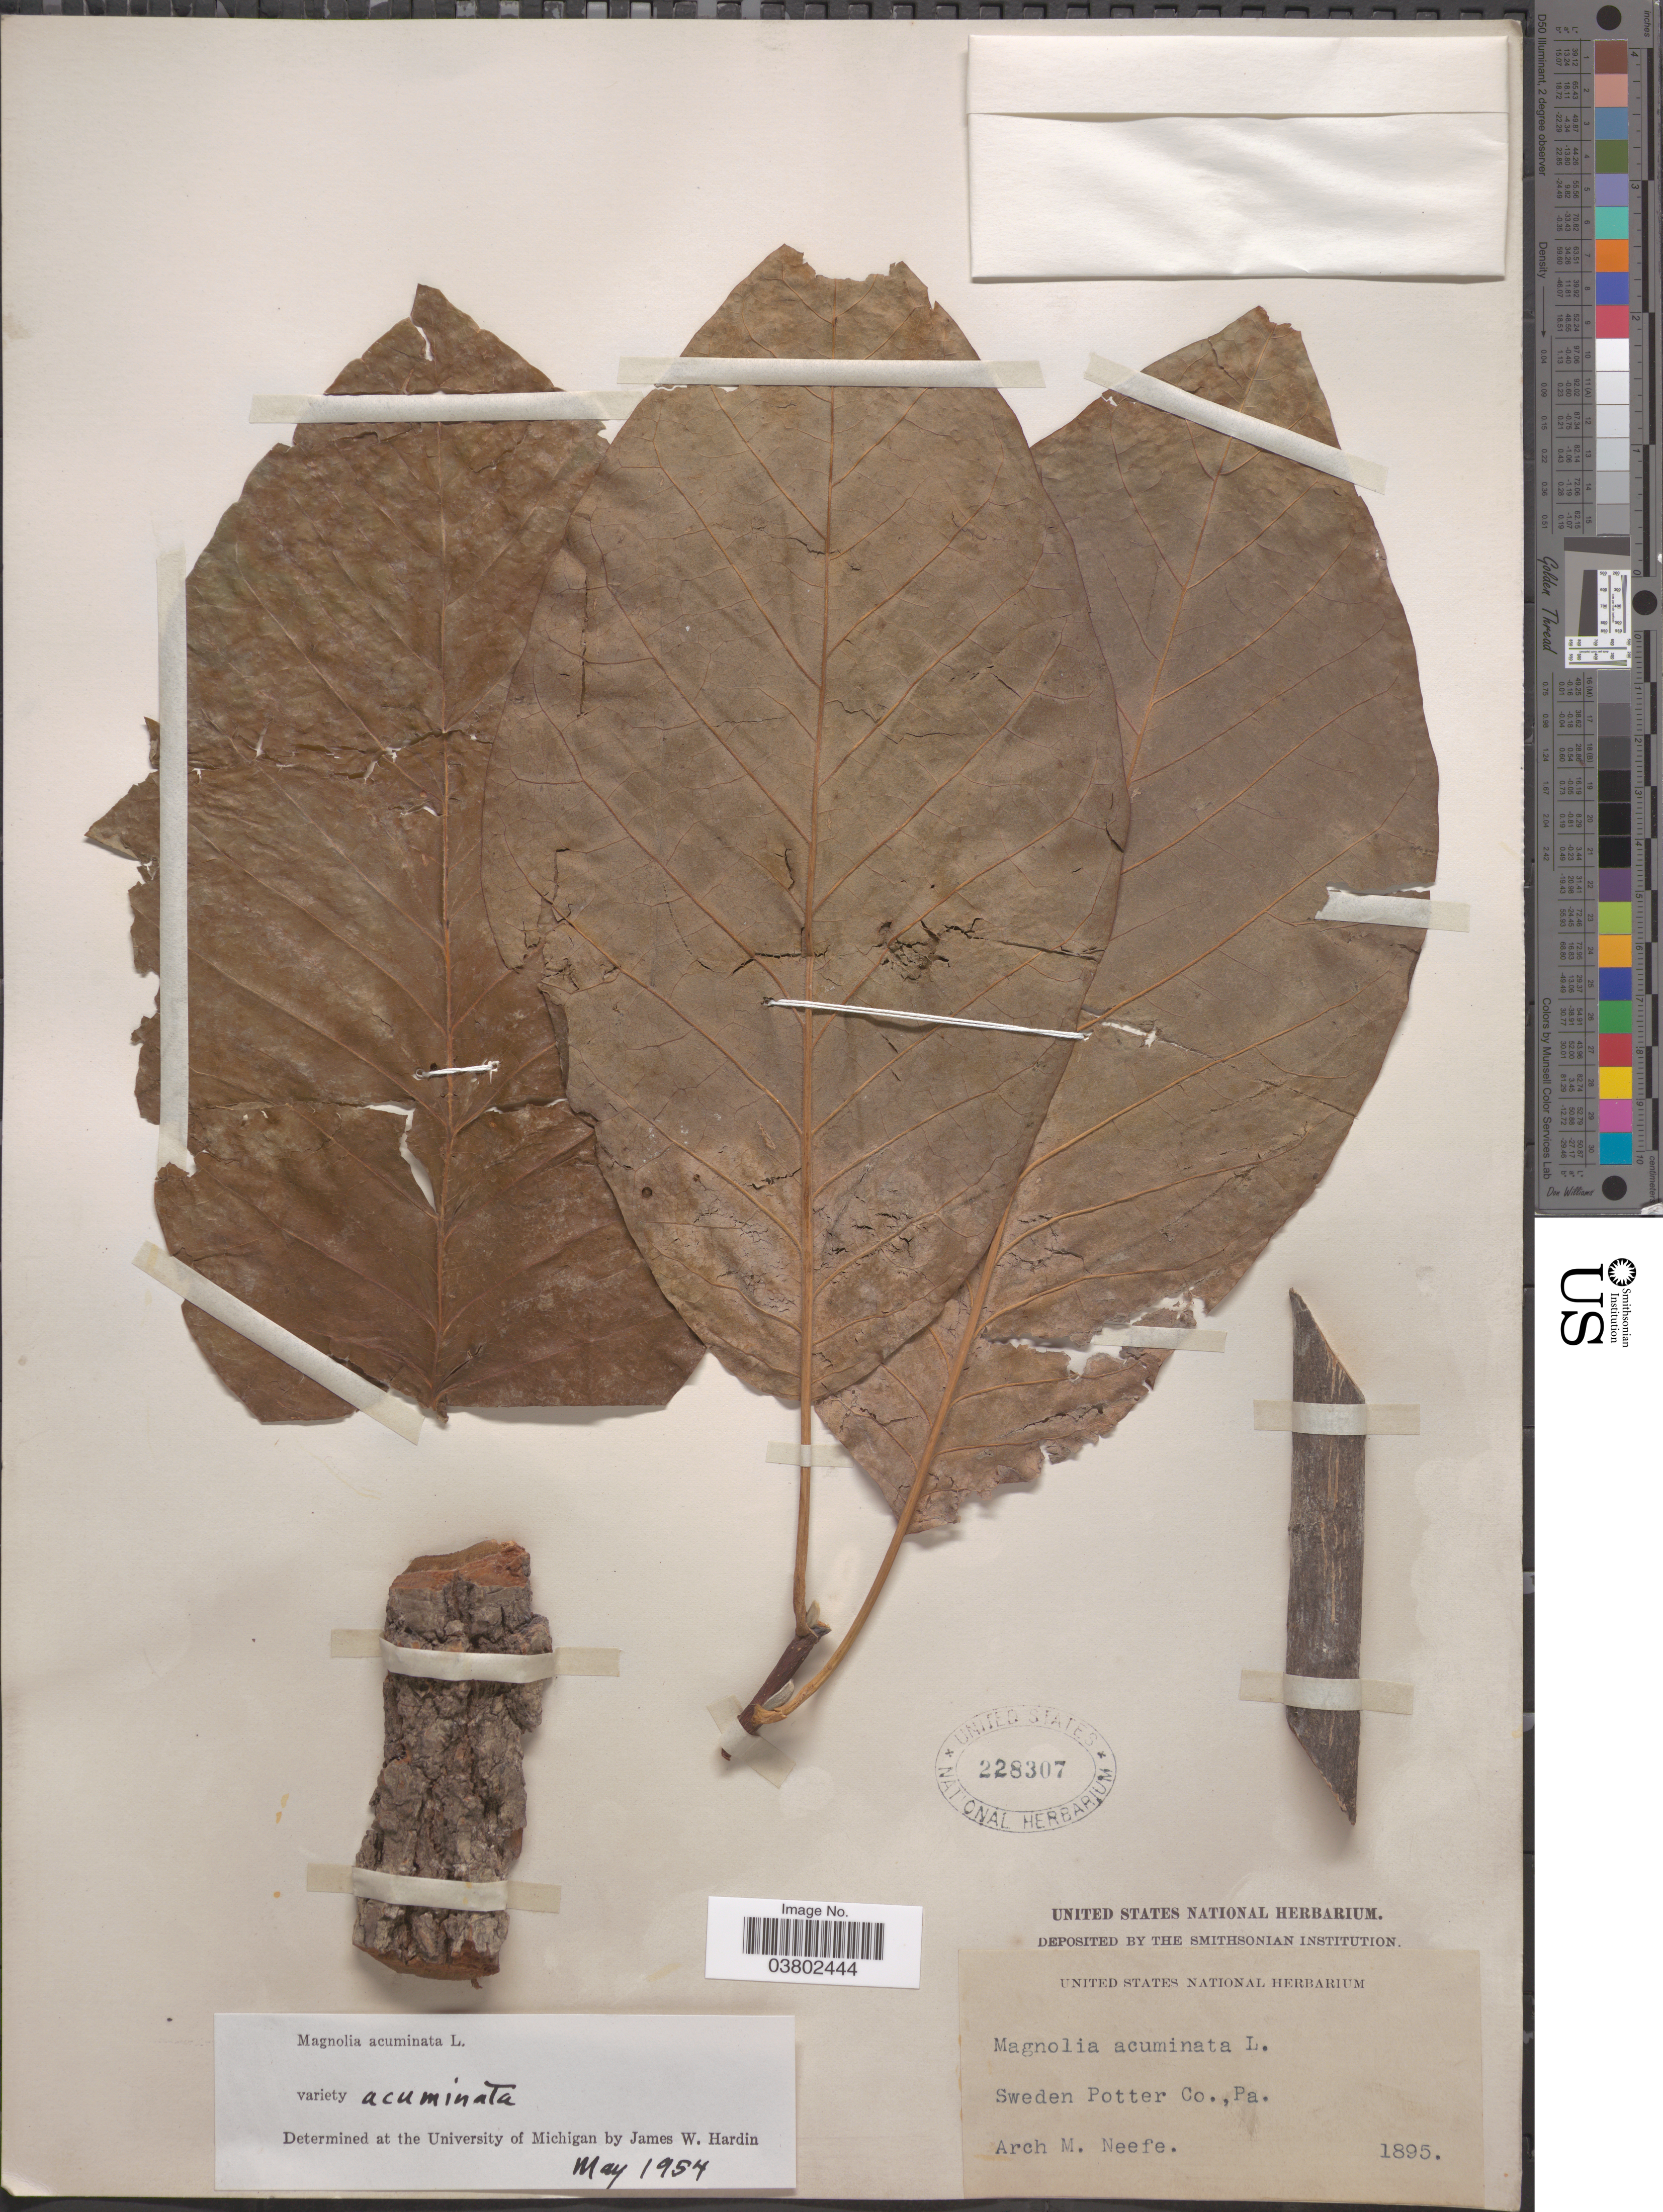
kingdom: Plantae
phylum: Tracheophyta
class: Magnoliopsida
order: Magnoliales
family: Magnoliaceae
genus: Magnolia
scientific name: Magnolia acuminata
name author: (L.) L.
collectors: A. Neefe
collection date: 1895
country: United States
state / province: Pennsylvania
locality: Sweden Potter Co.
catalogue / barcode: US 228307